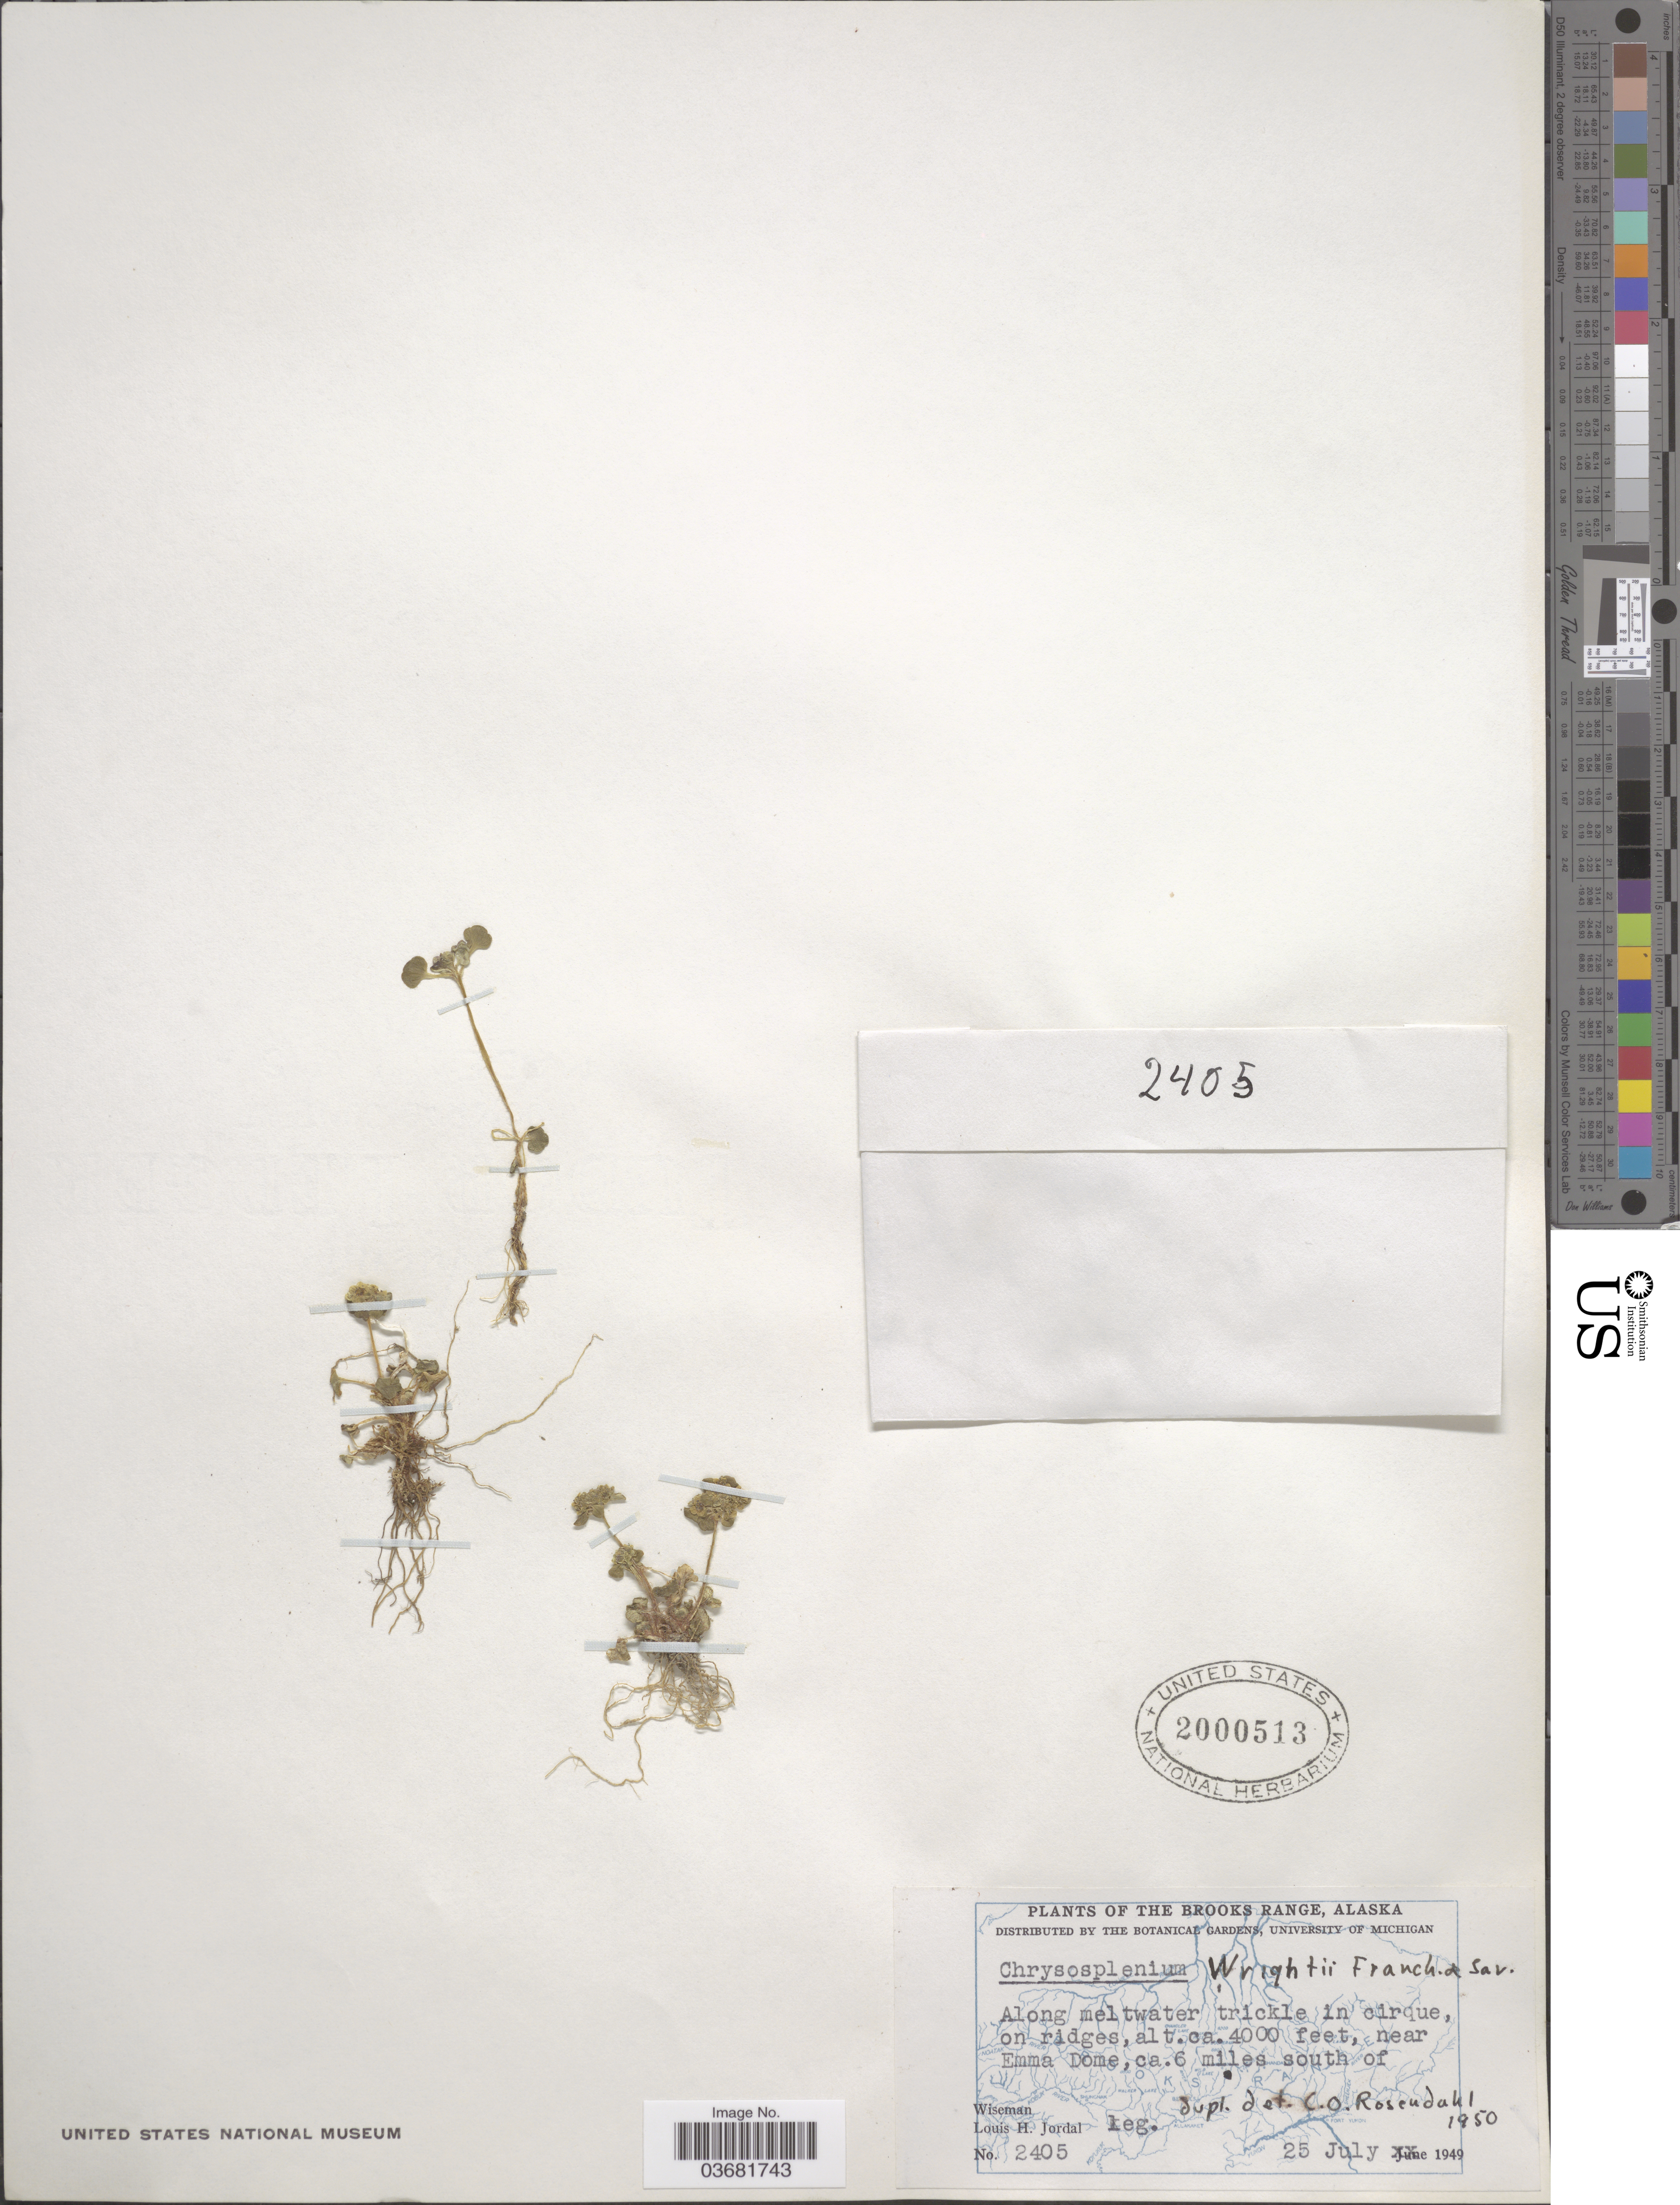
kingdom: Plantae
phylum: Tracheophyta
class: Magnoliopsida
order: Saxifragales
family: Saxifragaceae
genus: Chrysosplenium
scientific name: Chrysosplenium wrightii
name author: Franch. & Sav.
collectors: L. Jordal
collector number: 2405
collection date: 1949-07-25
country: United States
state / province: Alaska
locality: The Brooks Range. Near Emma Dome, ca.6 miles south of Wiseman.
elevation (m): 1219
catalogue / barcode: US 2000513